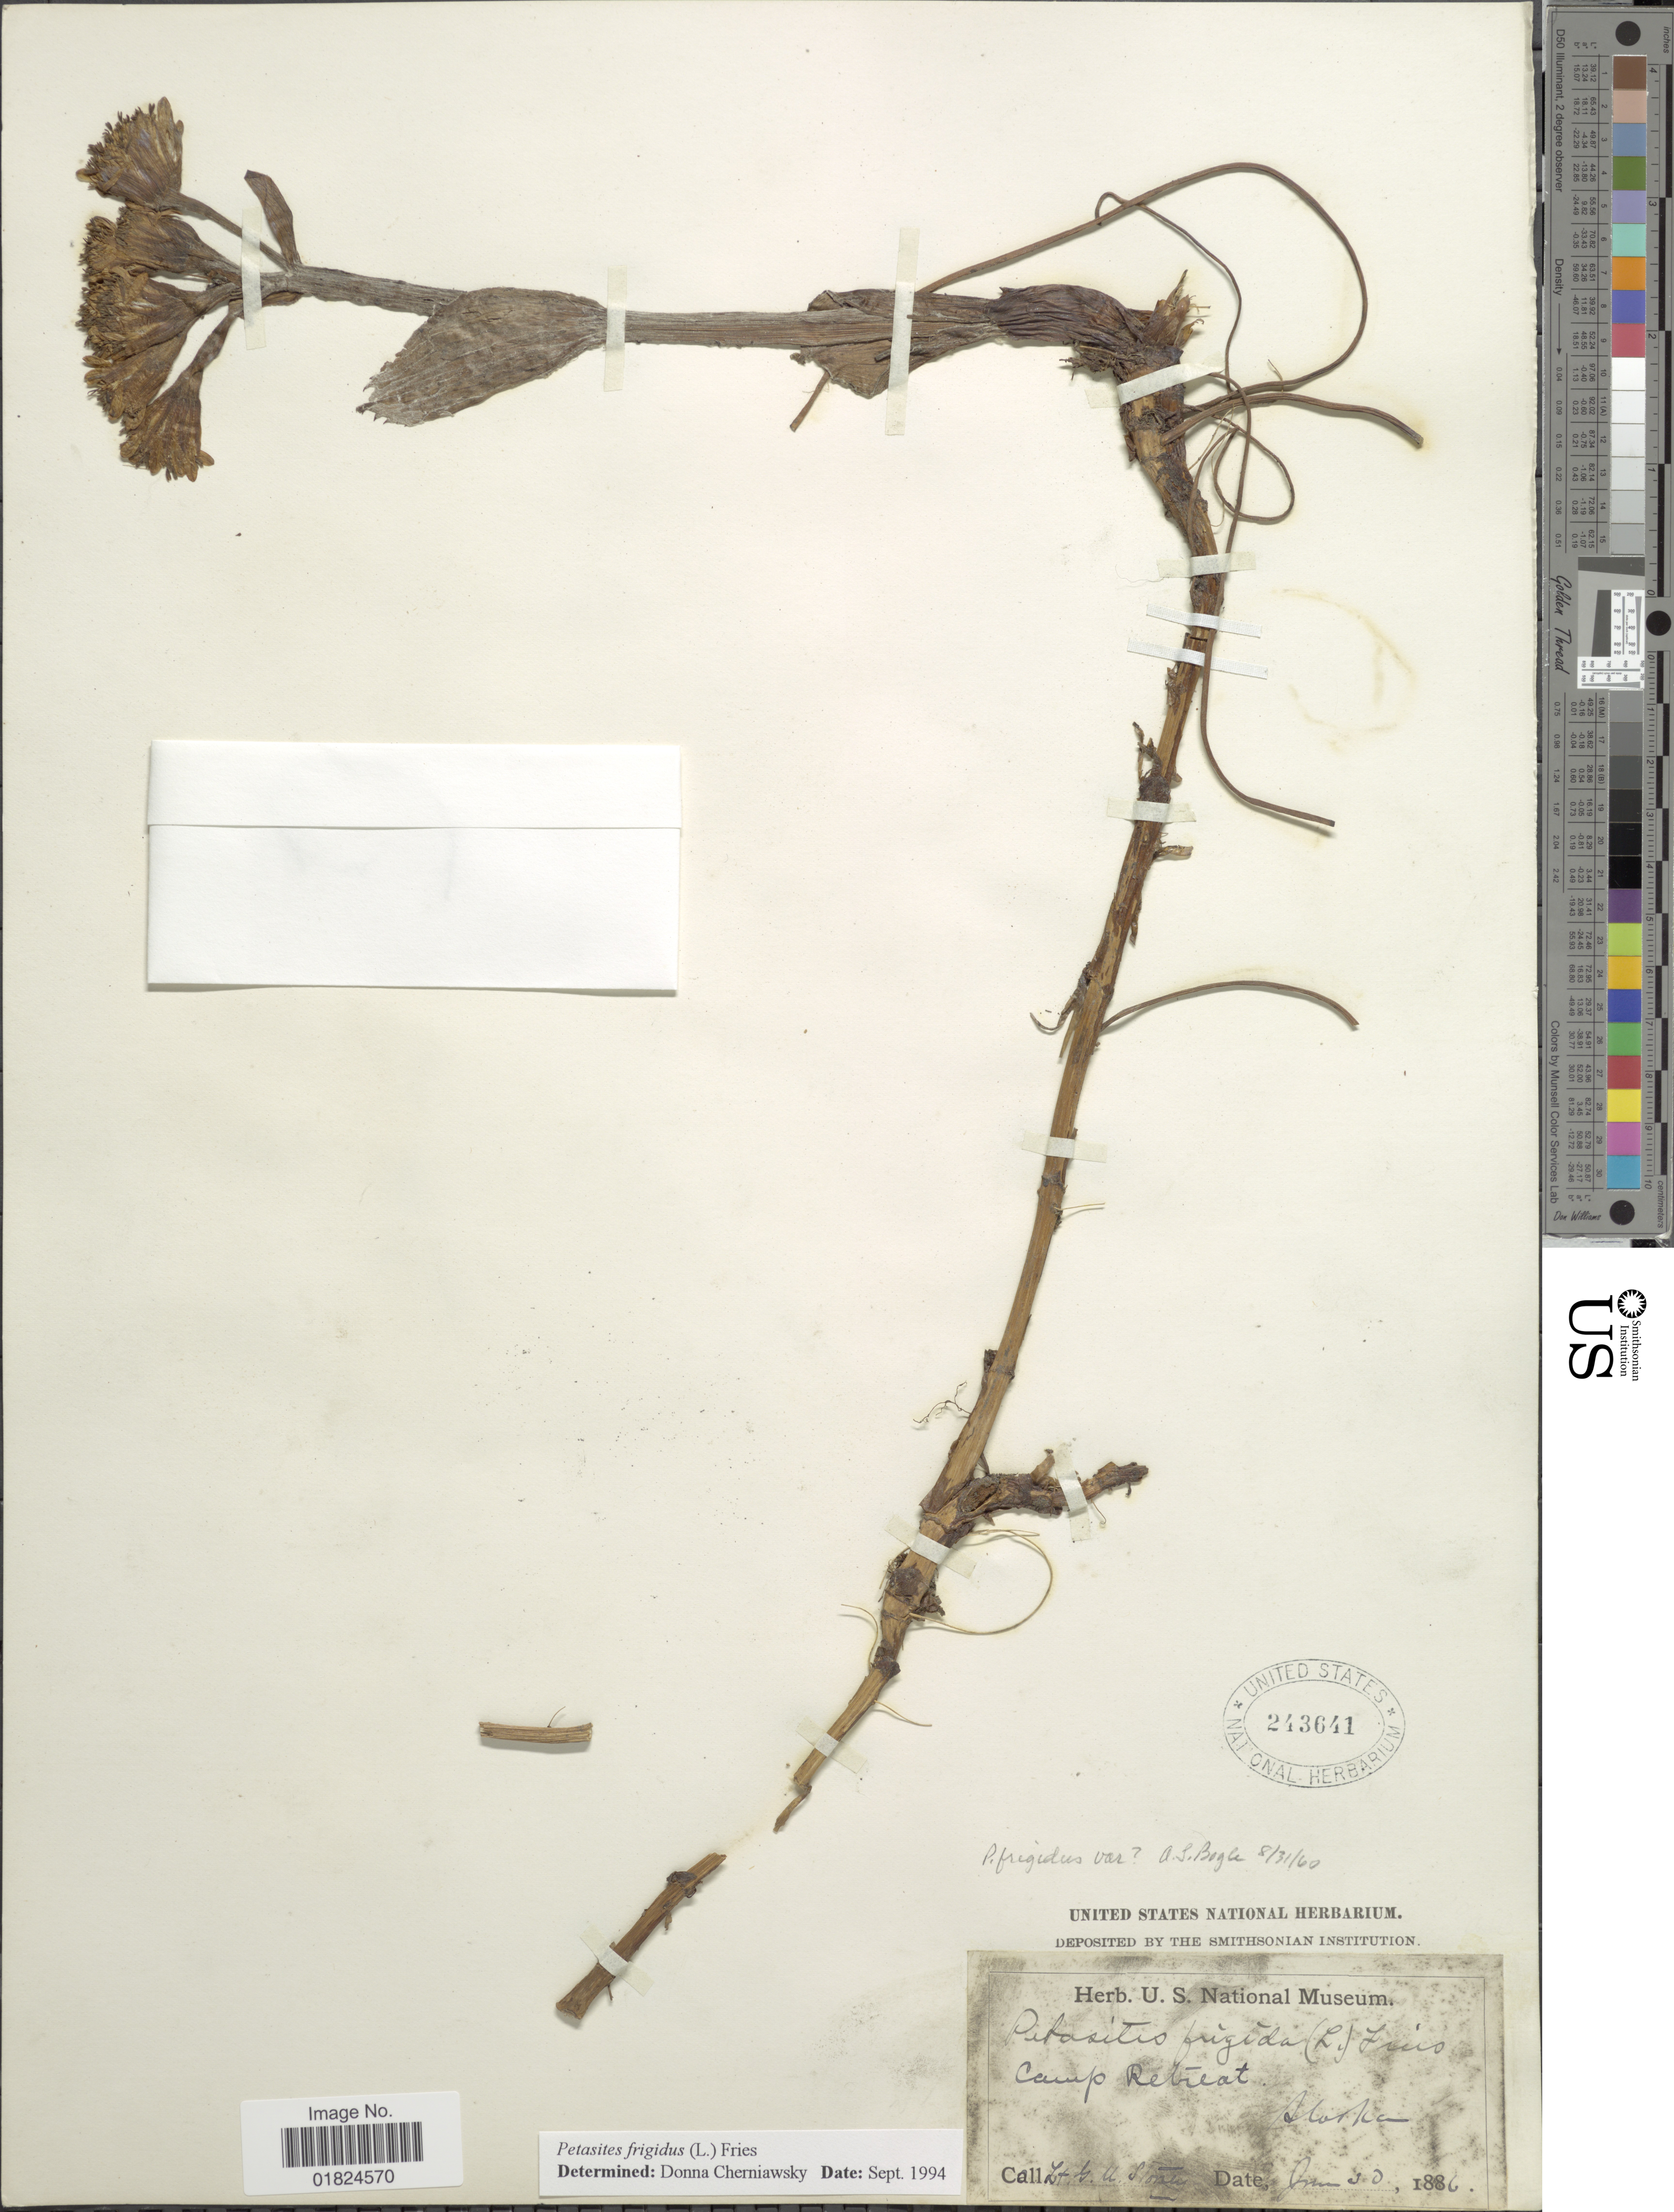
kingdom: Plantae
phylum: Tracheophyta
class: Magnoliopsida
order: Asterales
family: Asteraceae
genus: Petasites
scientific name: Petasites frigidus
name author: (L.) Fr.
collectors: G. Stoney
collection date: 1886-06-30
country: United States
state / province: Alaska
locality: Camp Retreat.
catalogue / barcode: US 243641